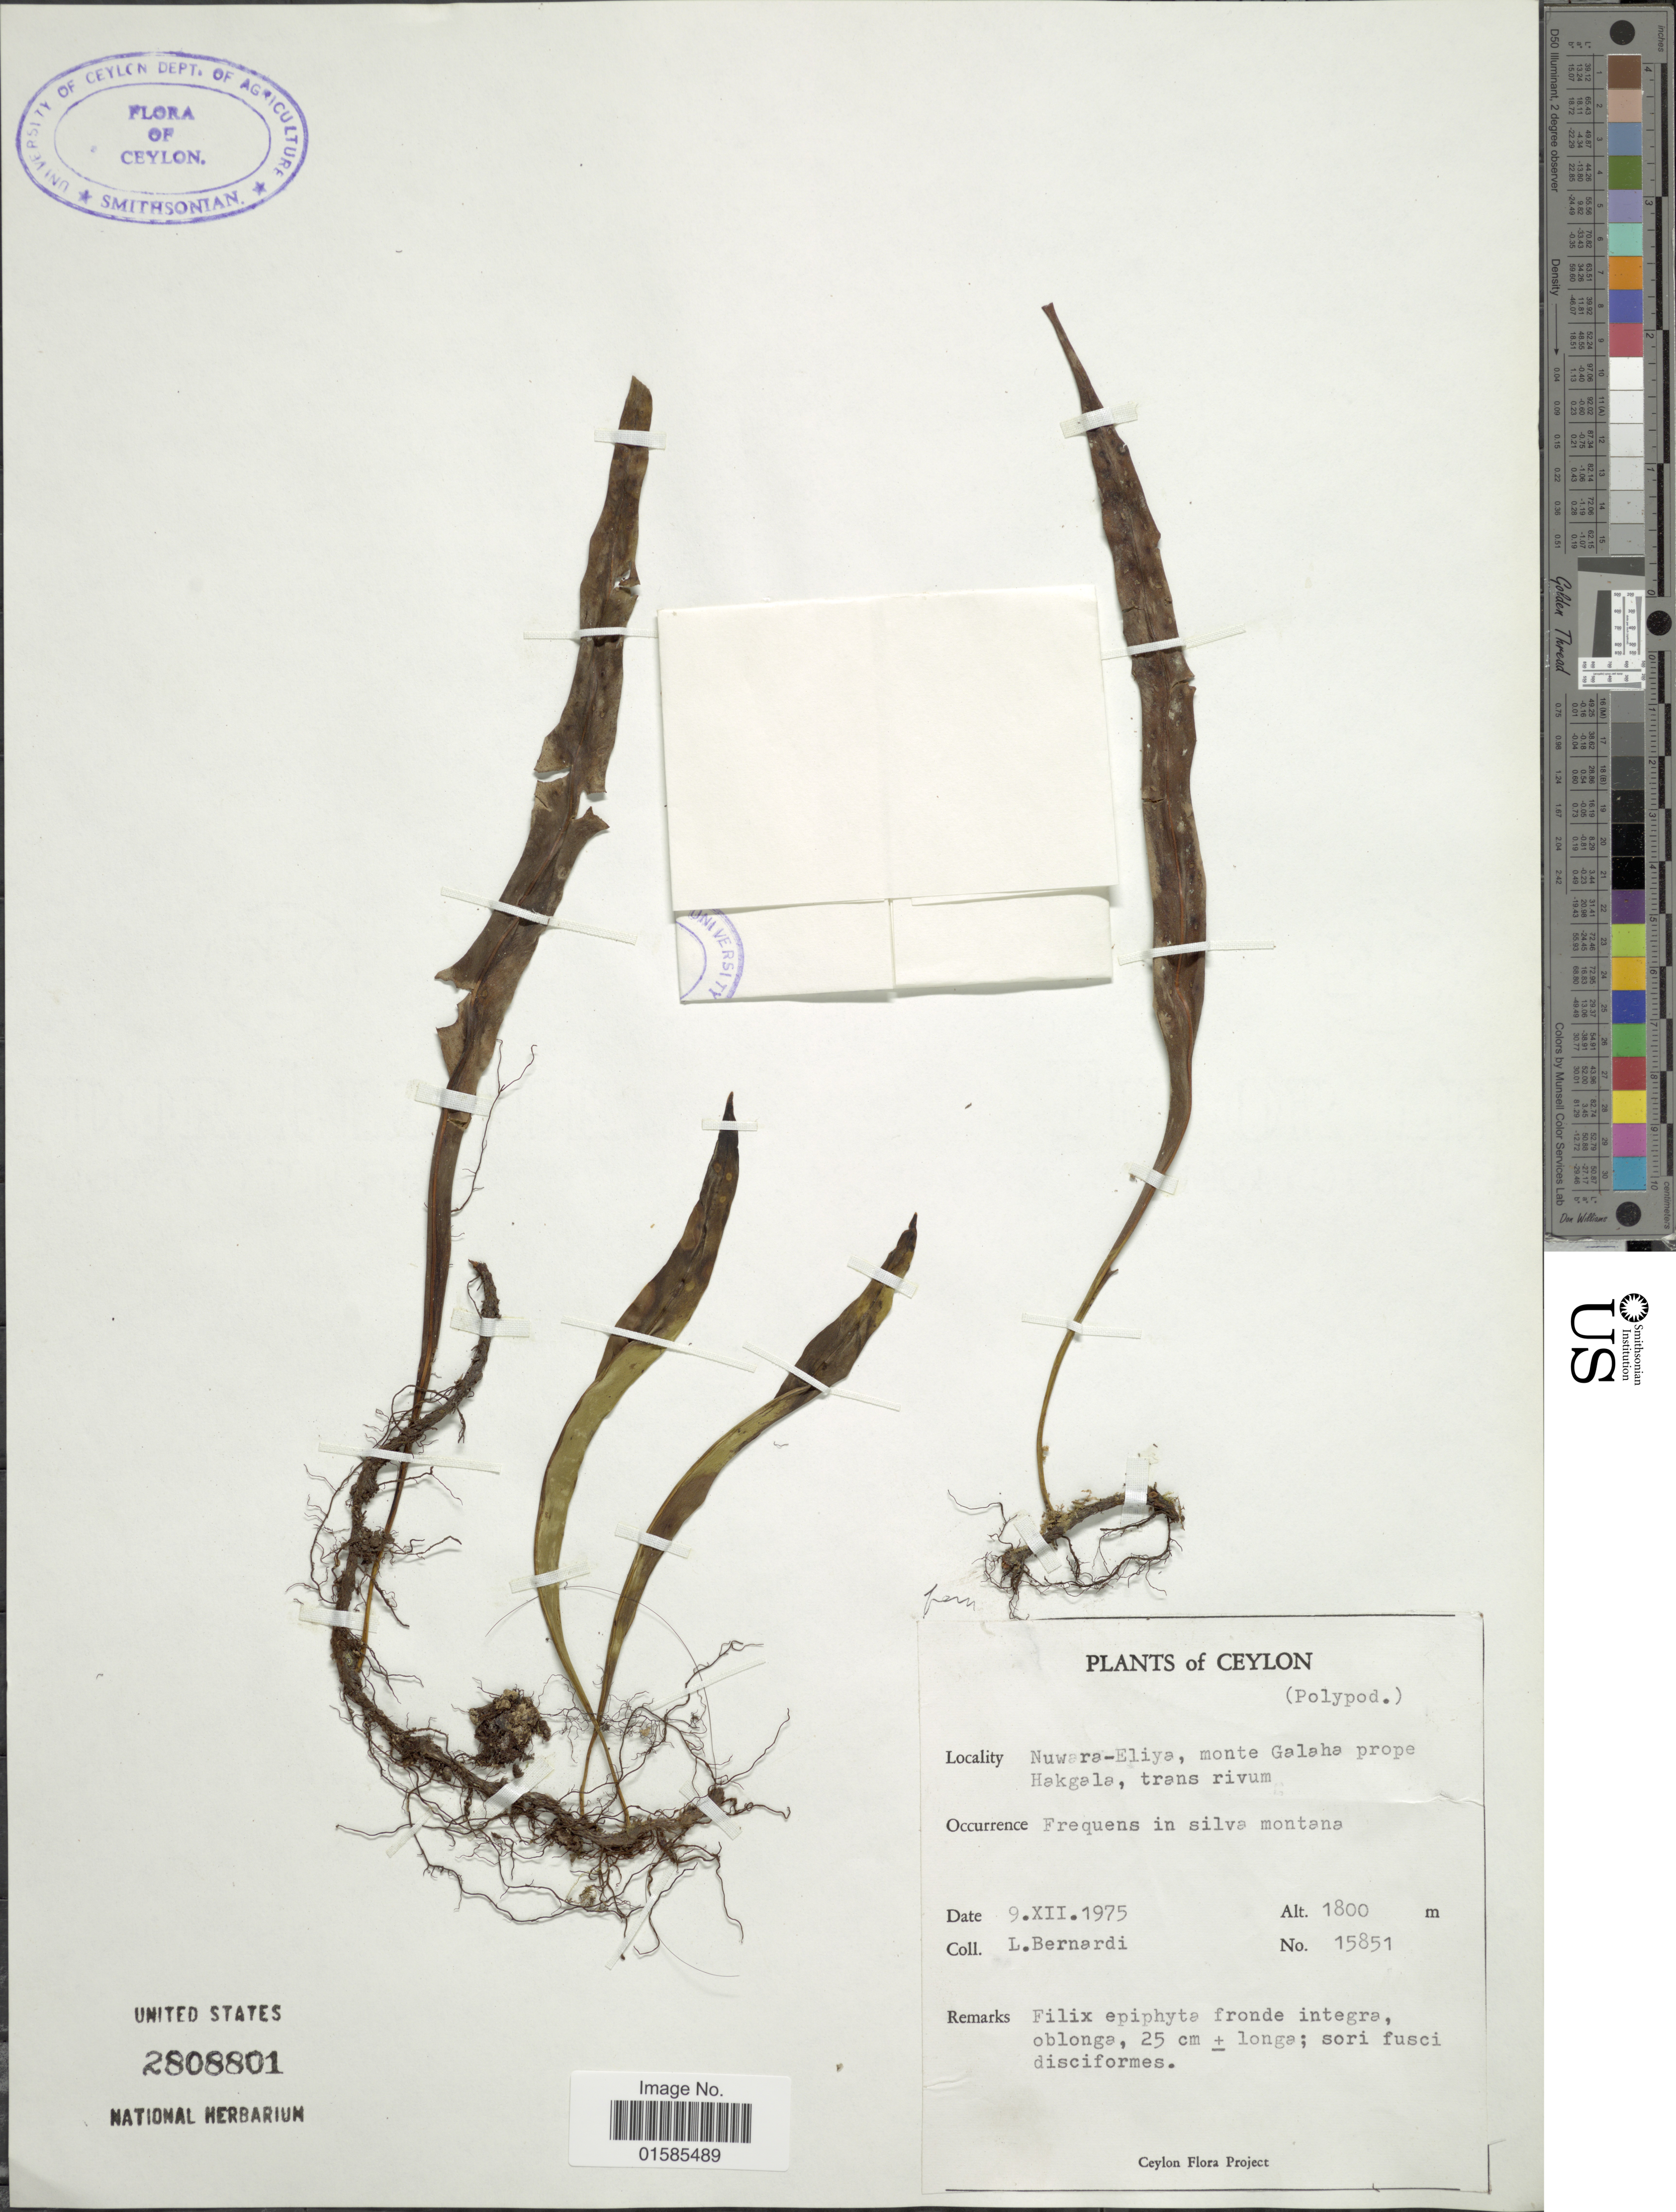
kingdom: Plantae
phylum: Tracheophyta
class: Polypodiopsida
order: Polypodiales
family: Polypodiaceae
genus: Leptochilus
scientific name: Leptochilus sp.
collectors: L. Bernardi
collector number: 15851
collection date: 1975-12-09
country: Sri Lanka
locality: Ceylon, Nuwara-Eliya, monte Galaha prope Hakgala, trans rivum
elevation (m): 1800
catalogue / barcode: US 2808801